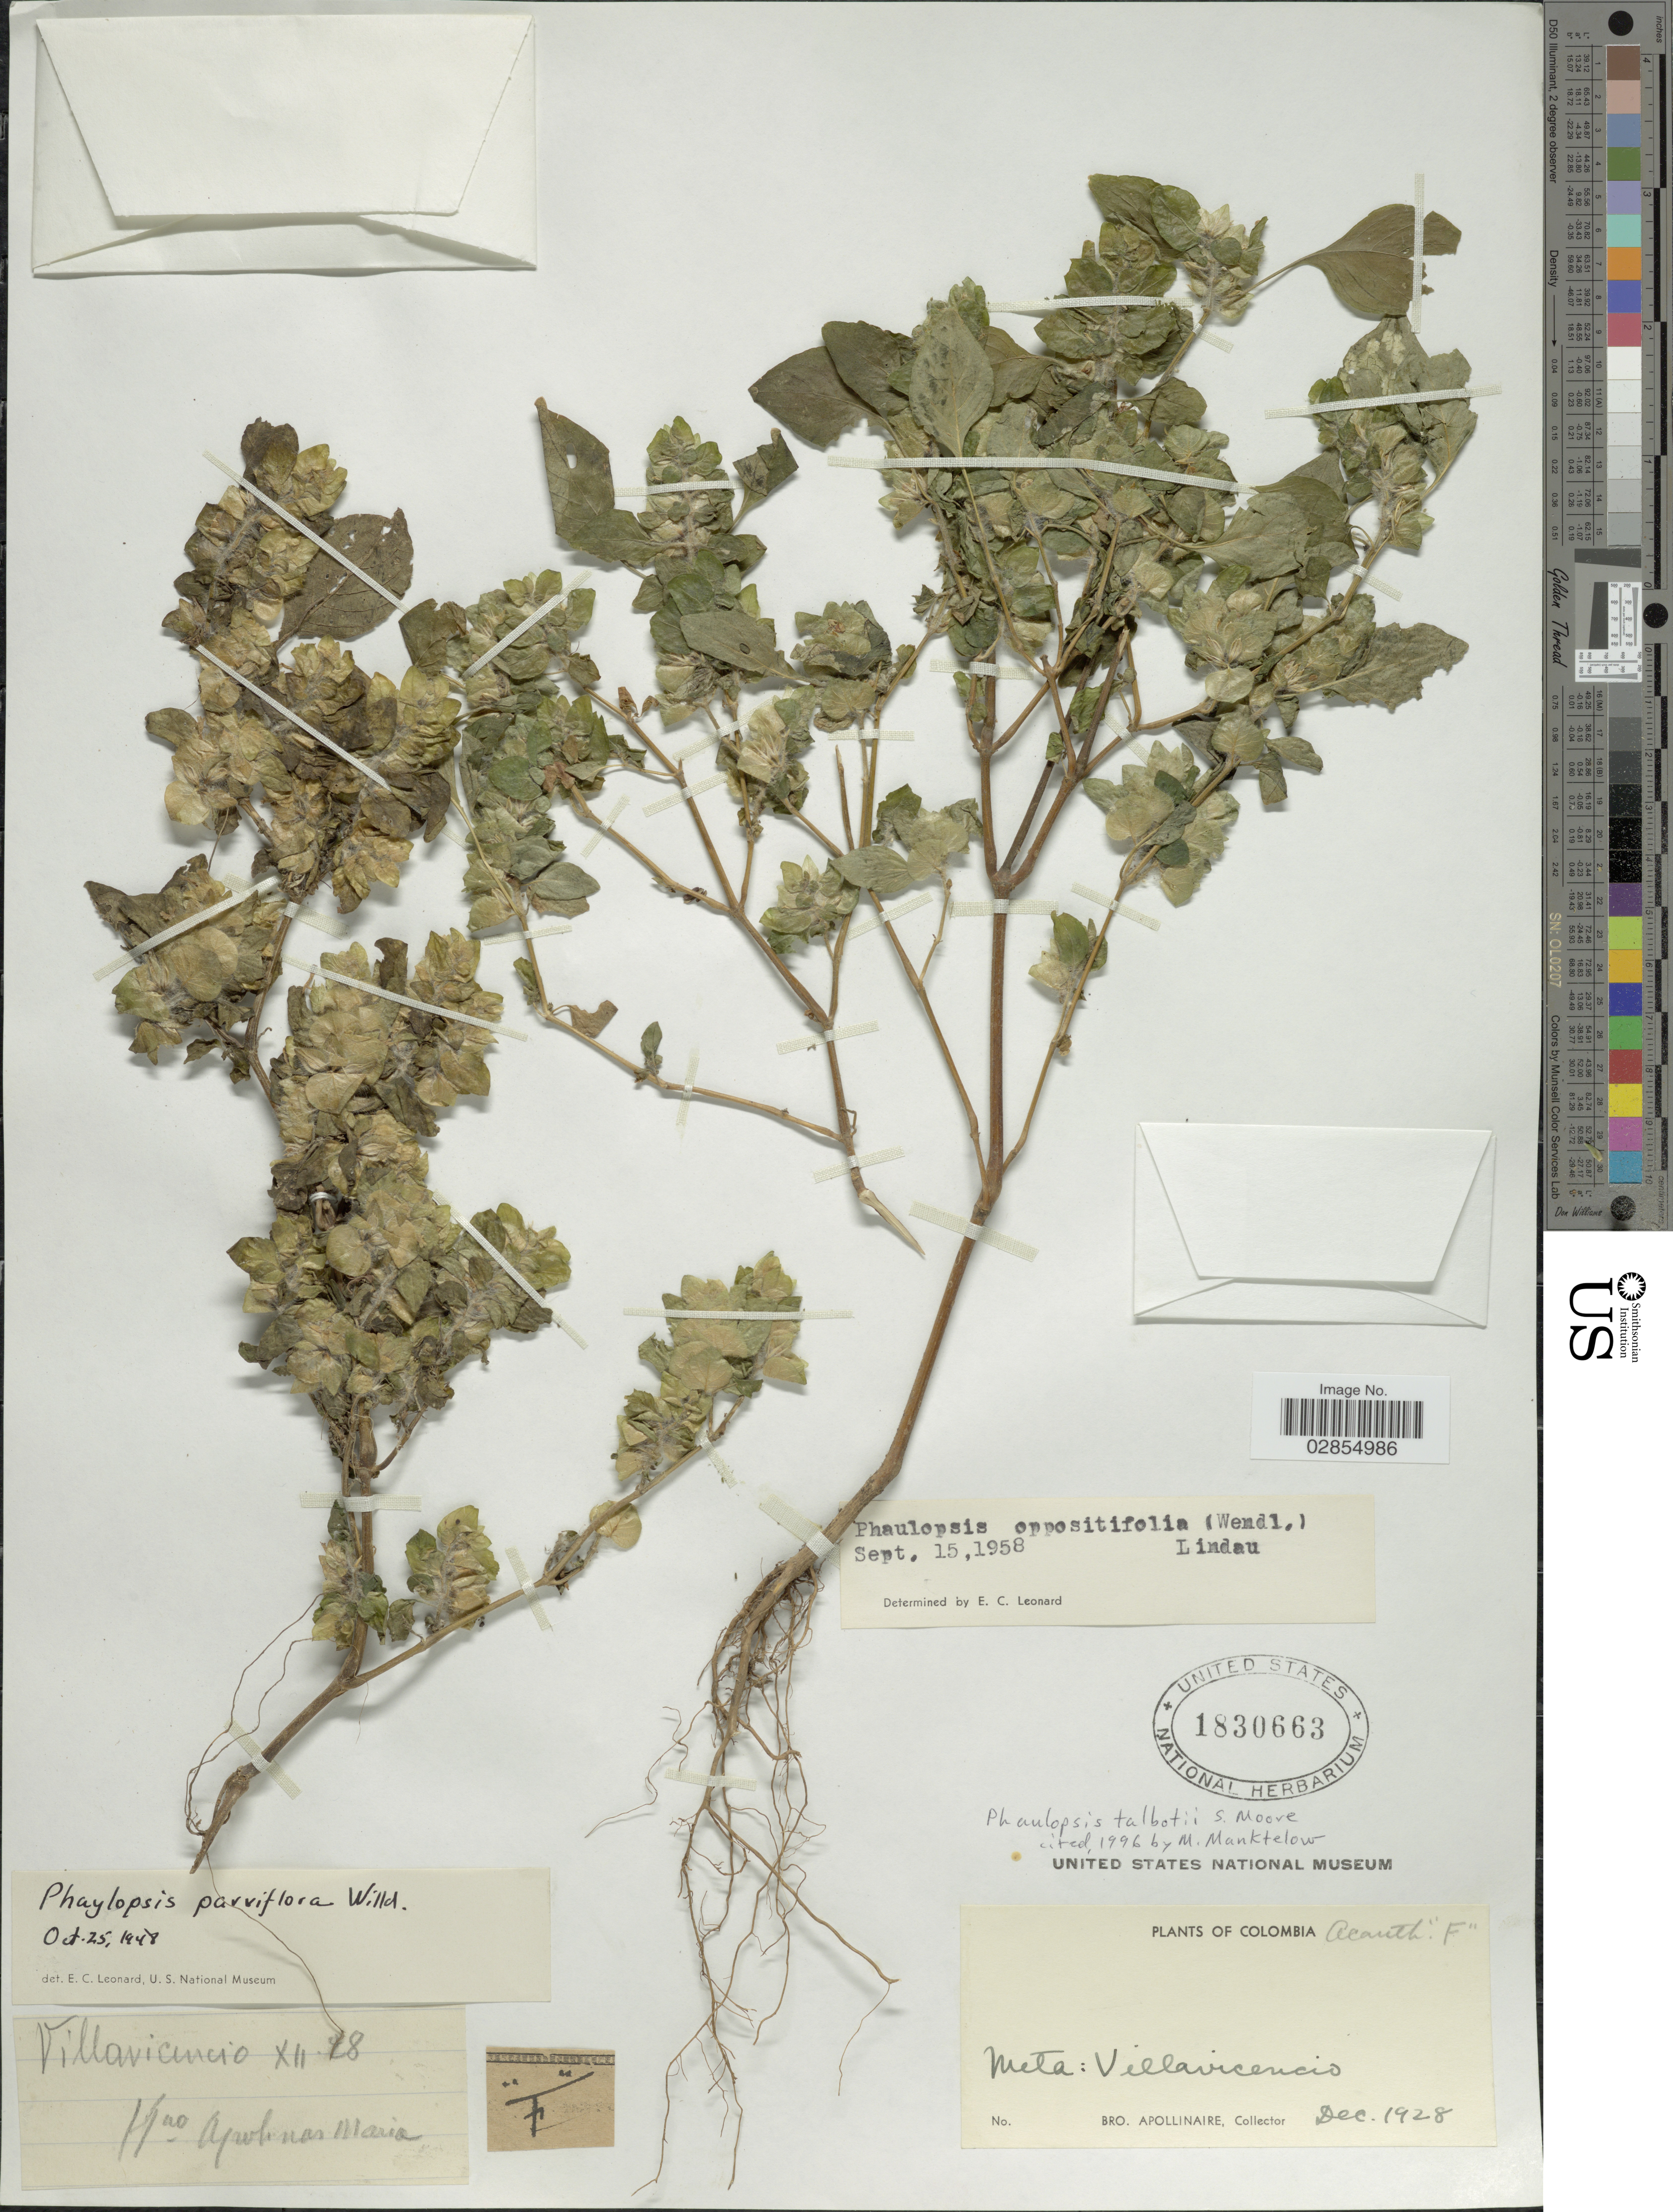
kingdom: Plantae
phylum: Tracheophyta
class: Magnoliopsida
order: Lamiales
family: Acanthaceae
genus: Phaulopsis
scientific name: Phaulopsis talbotii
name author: S. Moore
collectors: Bro. Apollinaire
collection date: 1928-12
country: Colombia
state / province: Meta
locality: Villavicencio.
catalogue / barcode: US 1830663